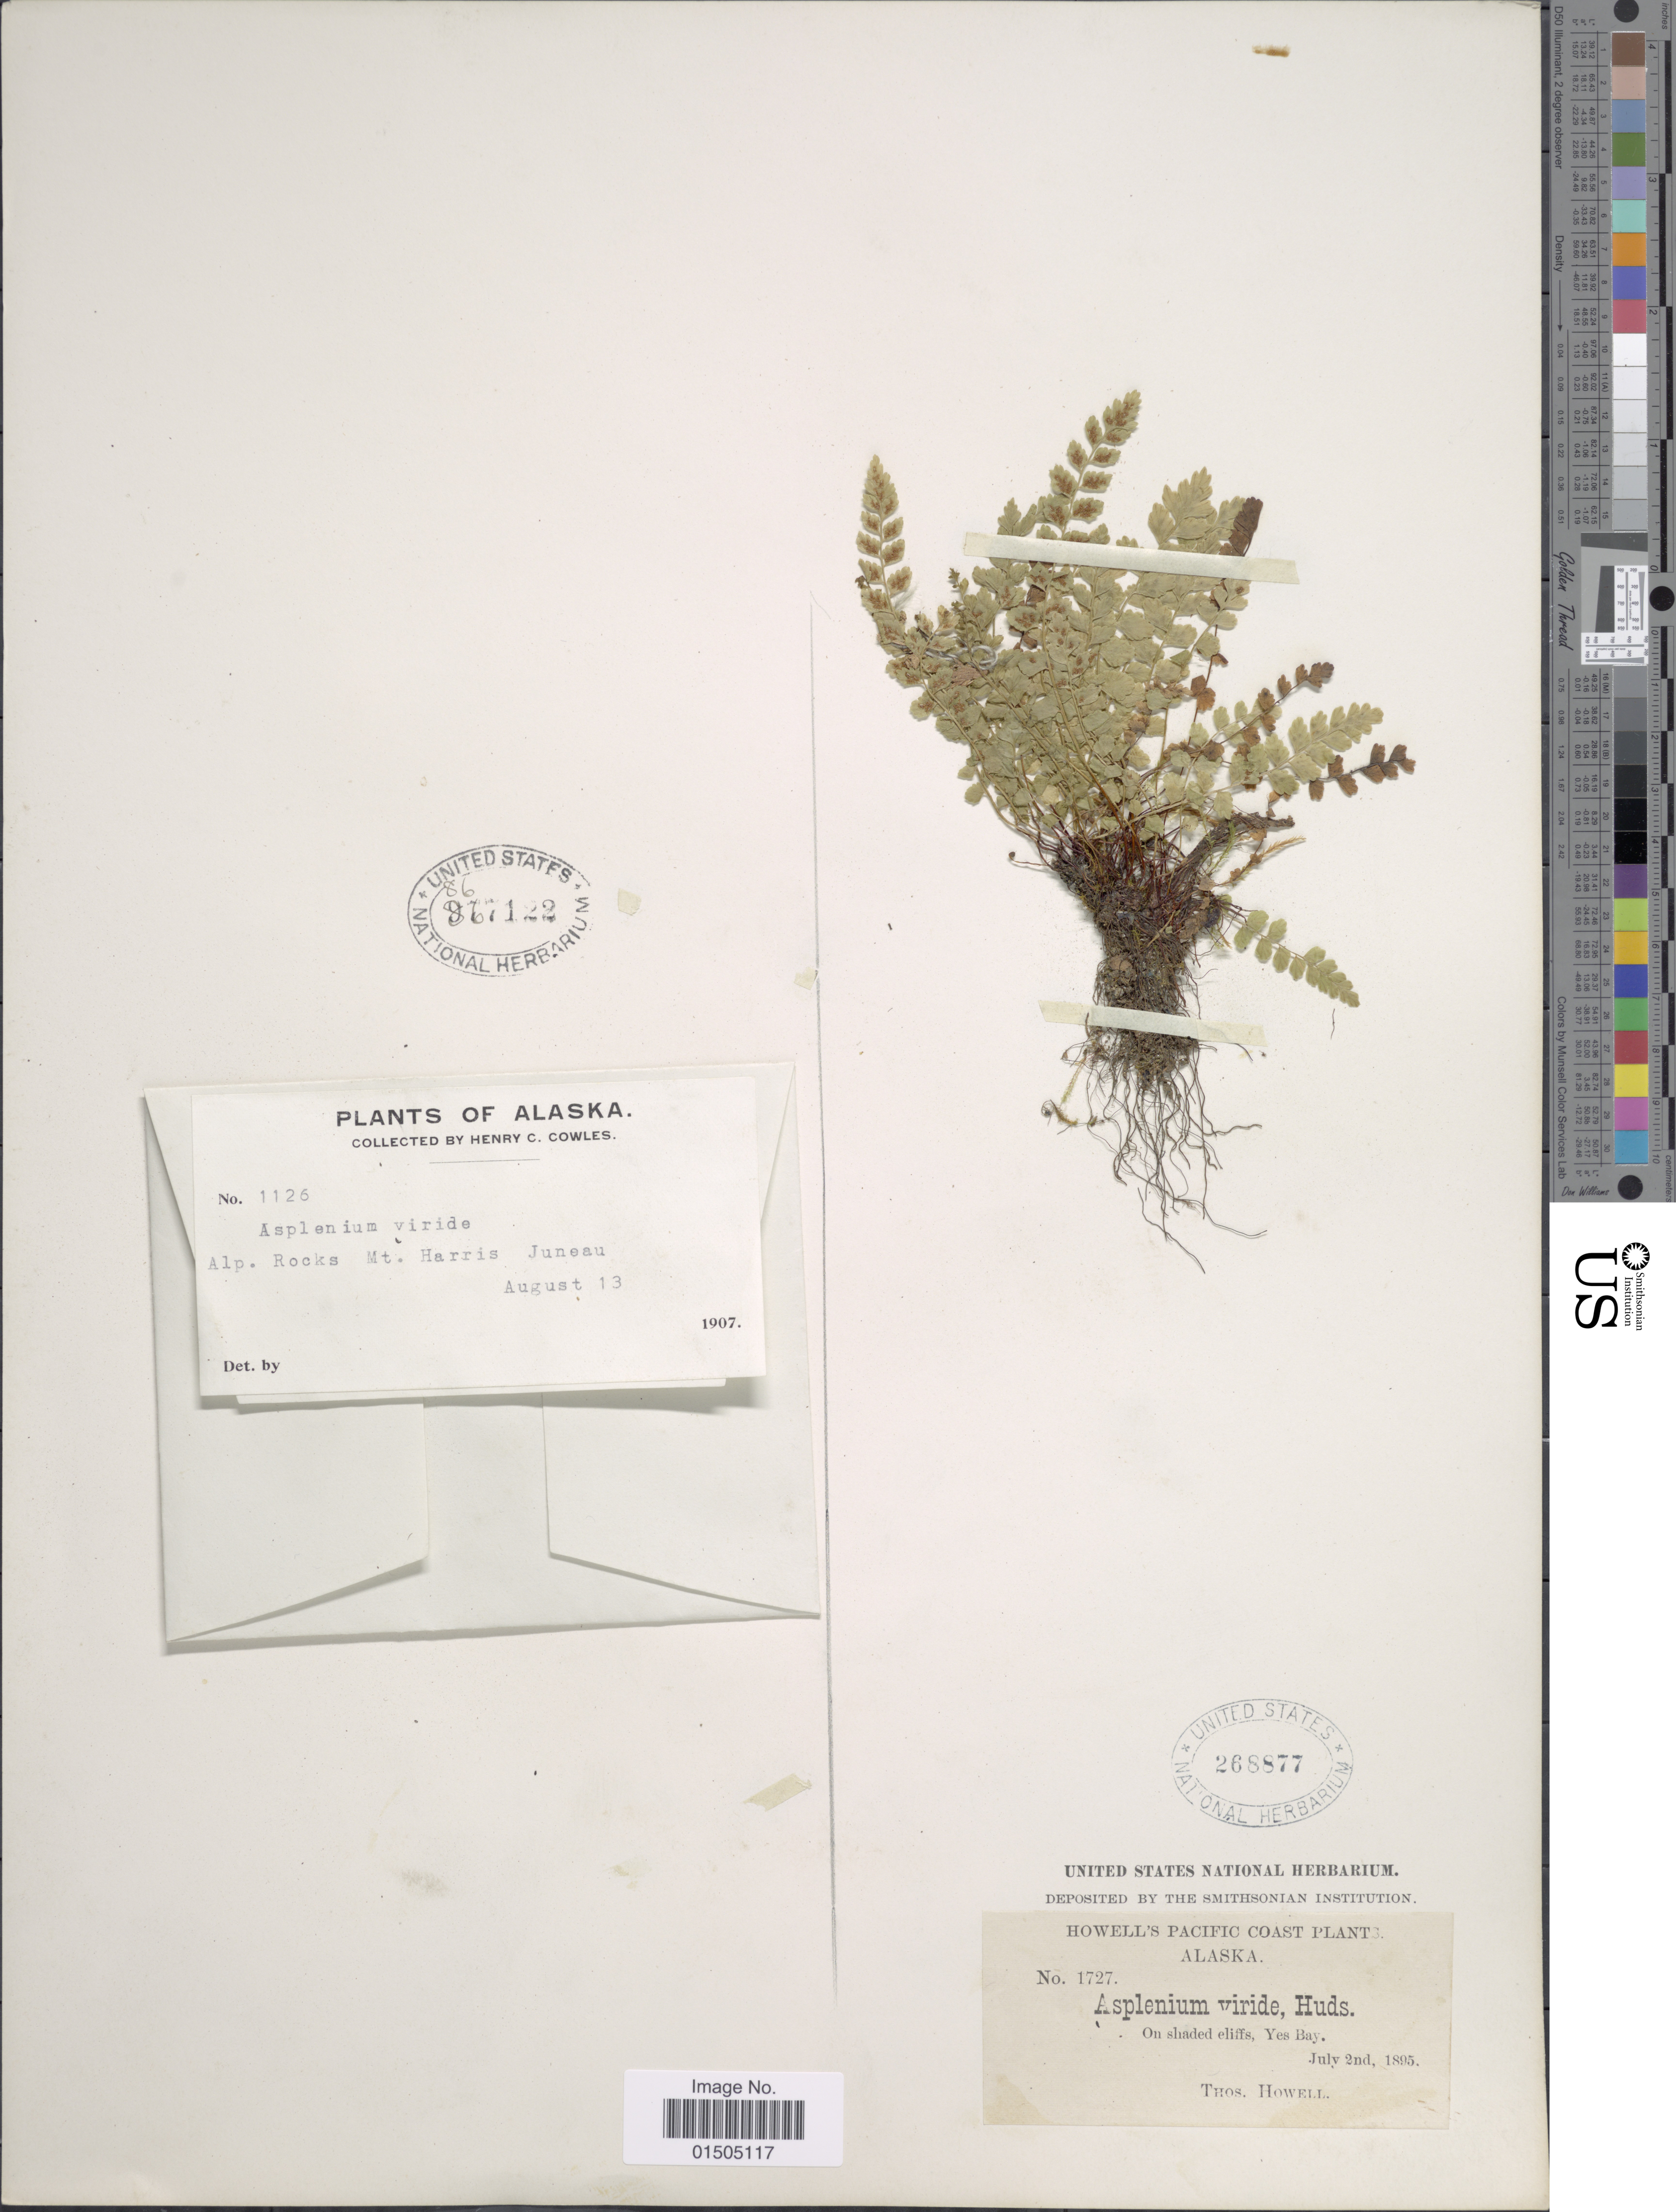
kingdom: Plantae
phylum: Tracheophyta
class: Polypodiopsida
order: Polypodiales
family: Aspleniaceae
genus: Asplenium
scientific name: Asplenium trichomanes-ramosum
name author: L.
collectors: T. Howell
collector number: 1727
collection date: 1895-07-02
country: United States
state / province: Alaska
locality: Howell's Pacific Coast. On shaded cliffs, Yes Bay.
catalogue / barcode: US 268877